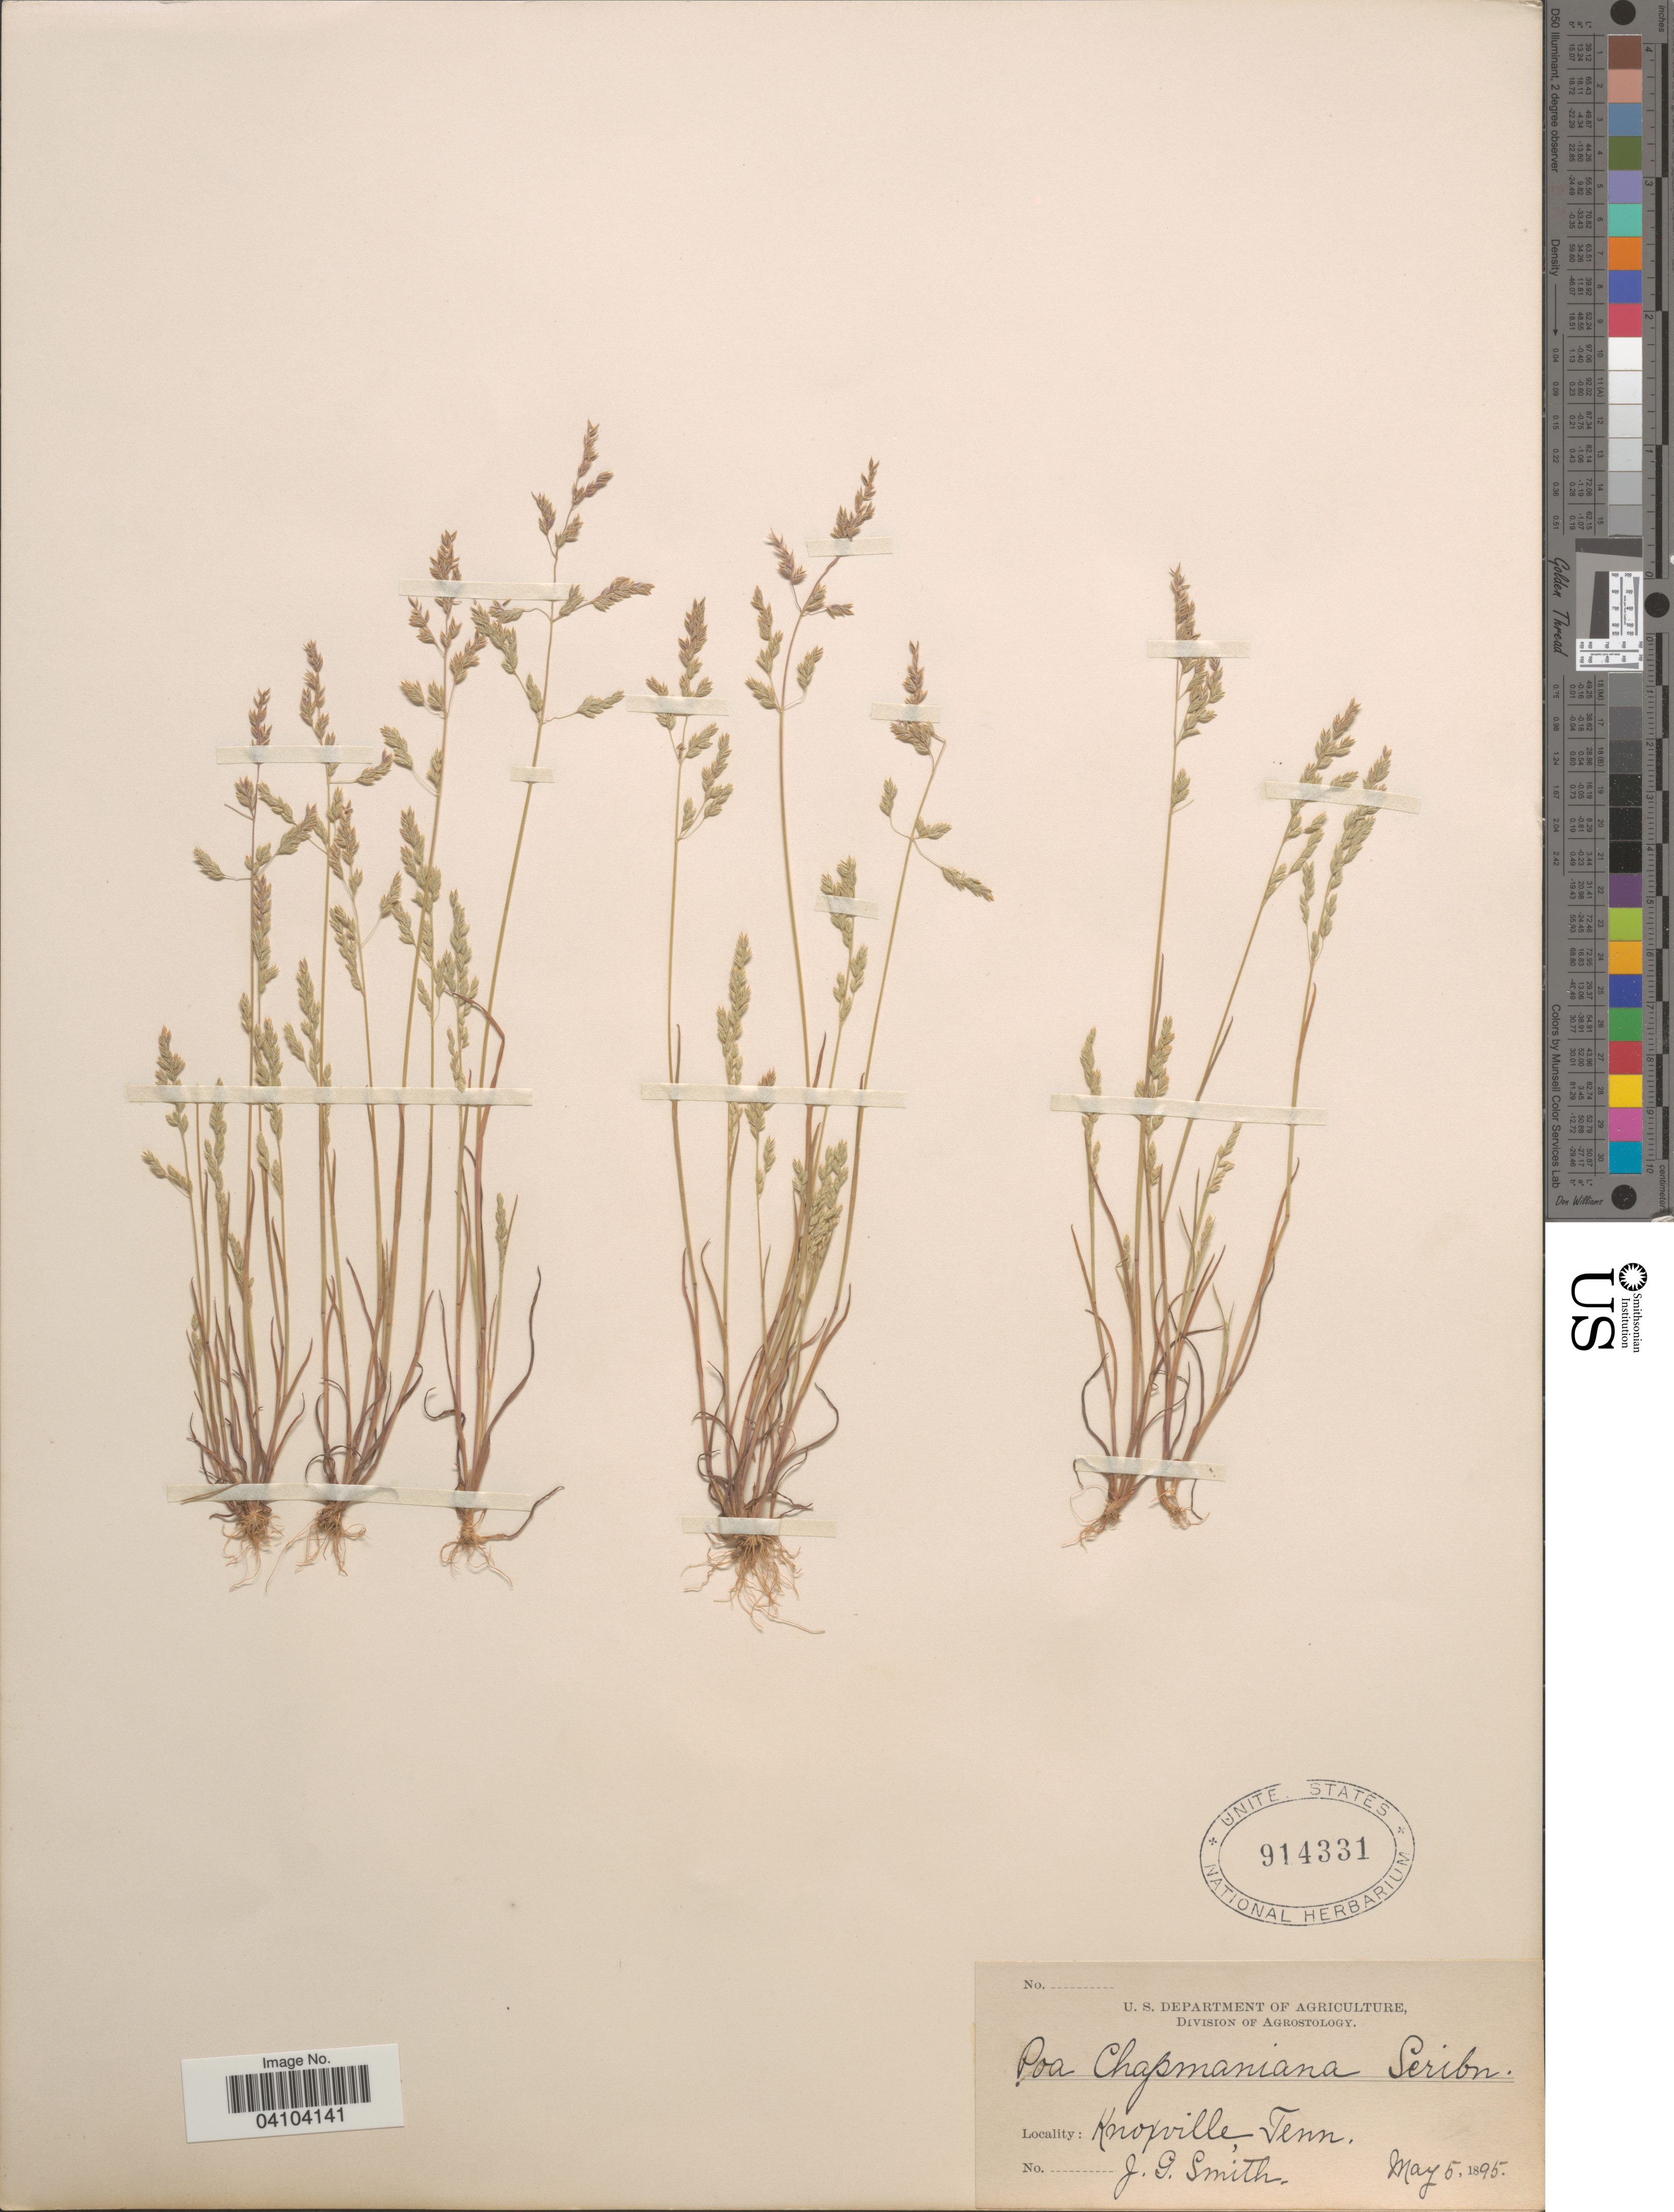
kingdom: Plantae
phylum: Tracheophyta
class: Liliopsida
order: Poales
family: Poaceae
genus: Poa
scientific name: Poa chapmaniana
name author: Scribn.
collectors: J. G. Smith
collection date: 1895-05-05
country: United States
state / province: Tennessee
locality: Knoxville.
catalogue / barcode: US 914331